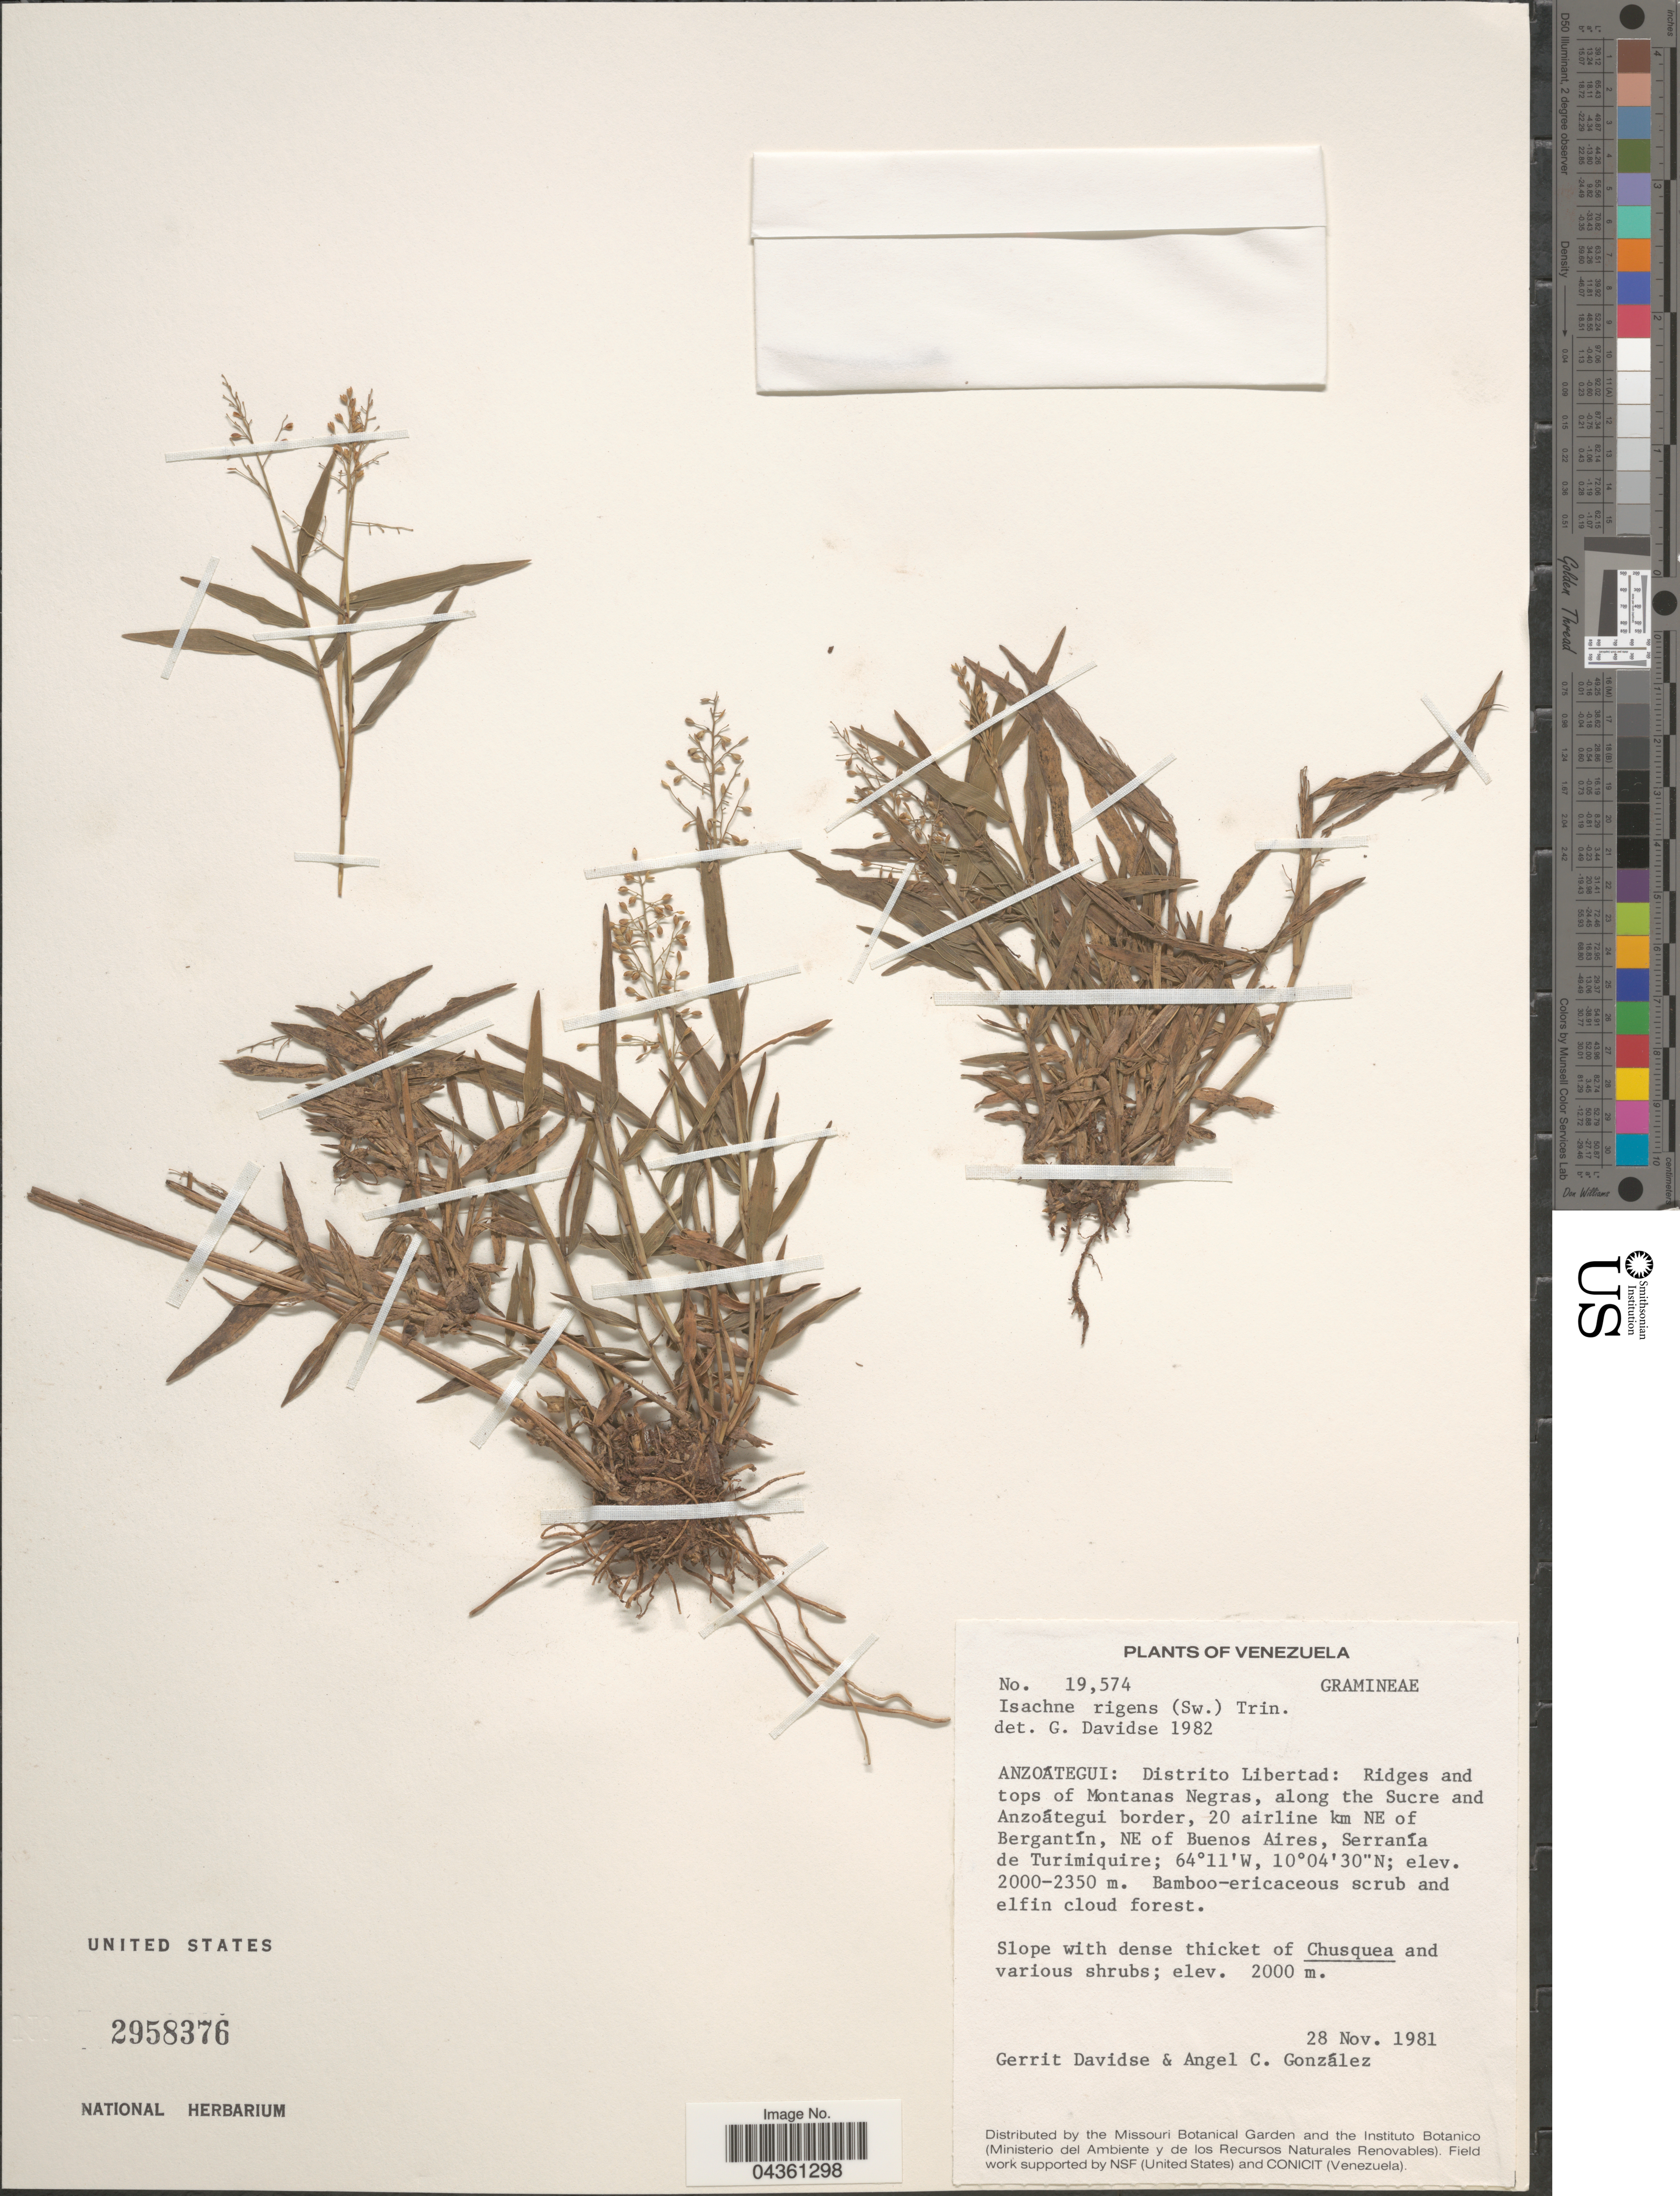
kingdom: Plantae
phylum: Tracheophyta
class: Liliopsida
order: Poales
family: Poaceae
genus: Isachne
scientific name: Isachne rigens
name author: (Sw.) Trin.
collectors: G. Davidse & A. C. González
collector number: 19574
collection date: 1981-11-28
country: Venezuela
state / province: Anzoategui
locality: Distrito Libertad: Ridges and tops of Montanas Negras, along the Sucre and Anzoátegui border, 20 airline km NE of Bergantín, NE of Buenos Aires, Serranía de Turimiquire.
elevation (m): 2000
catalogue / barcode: US 2958376